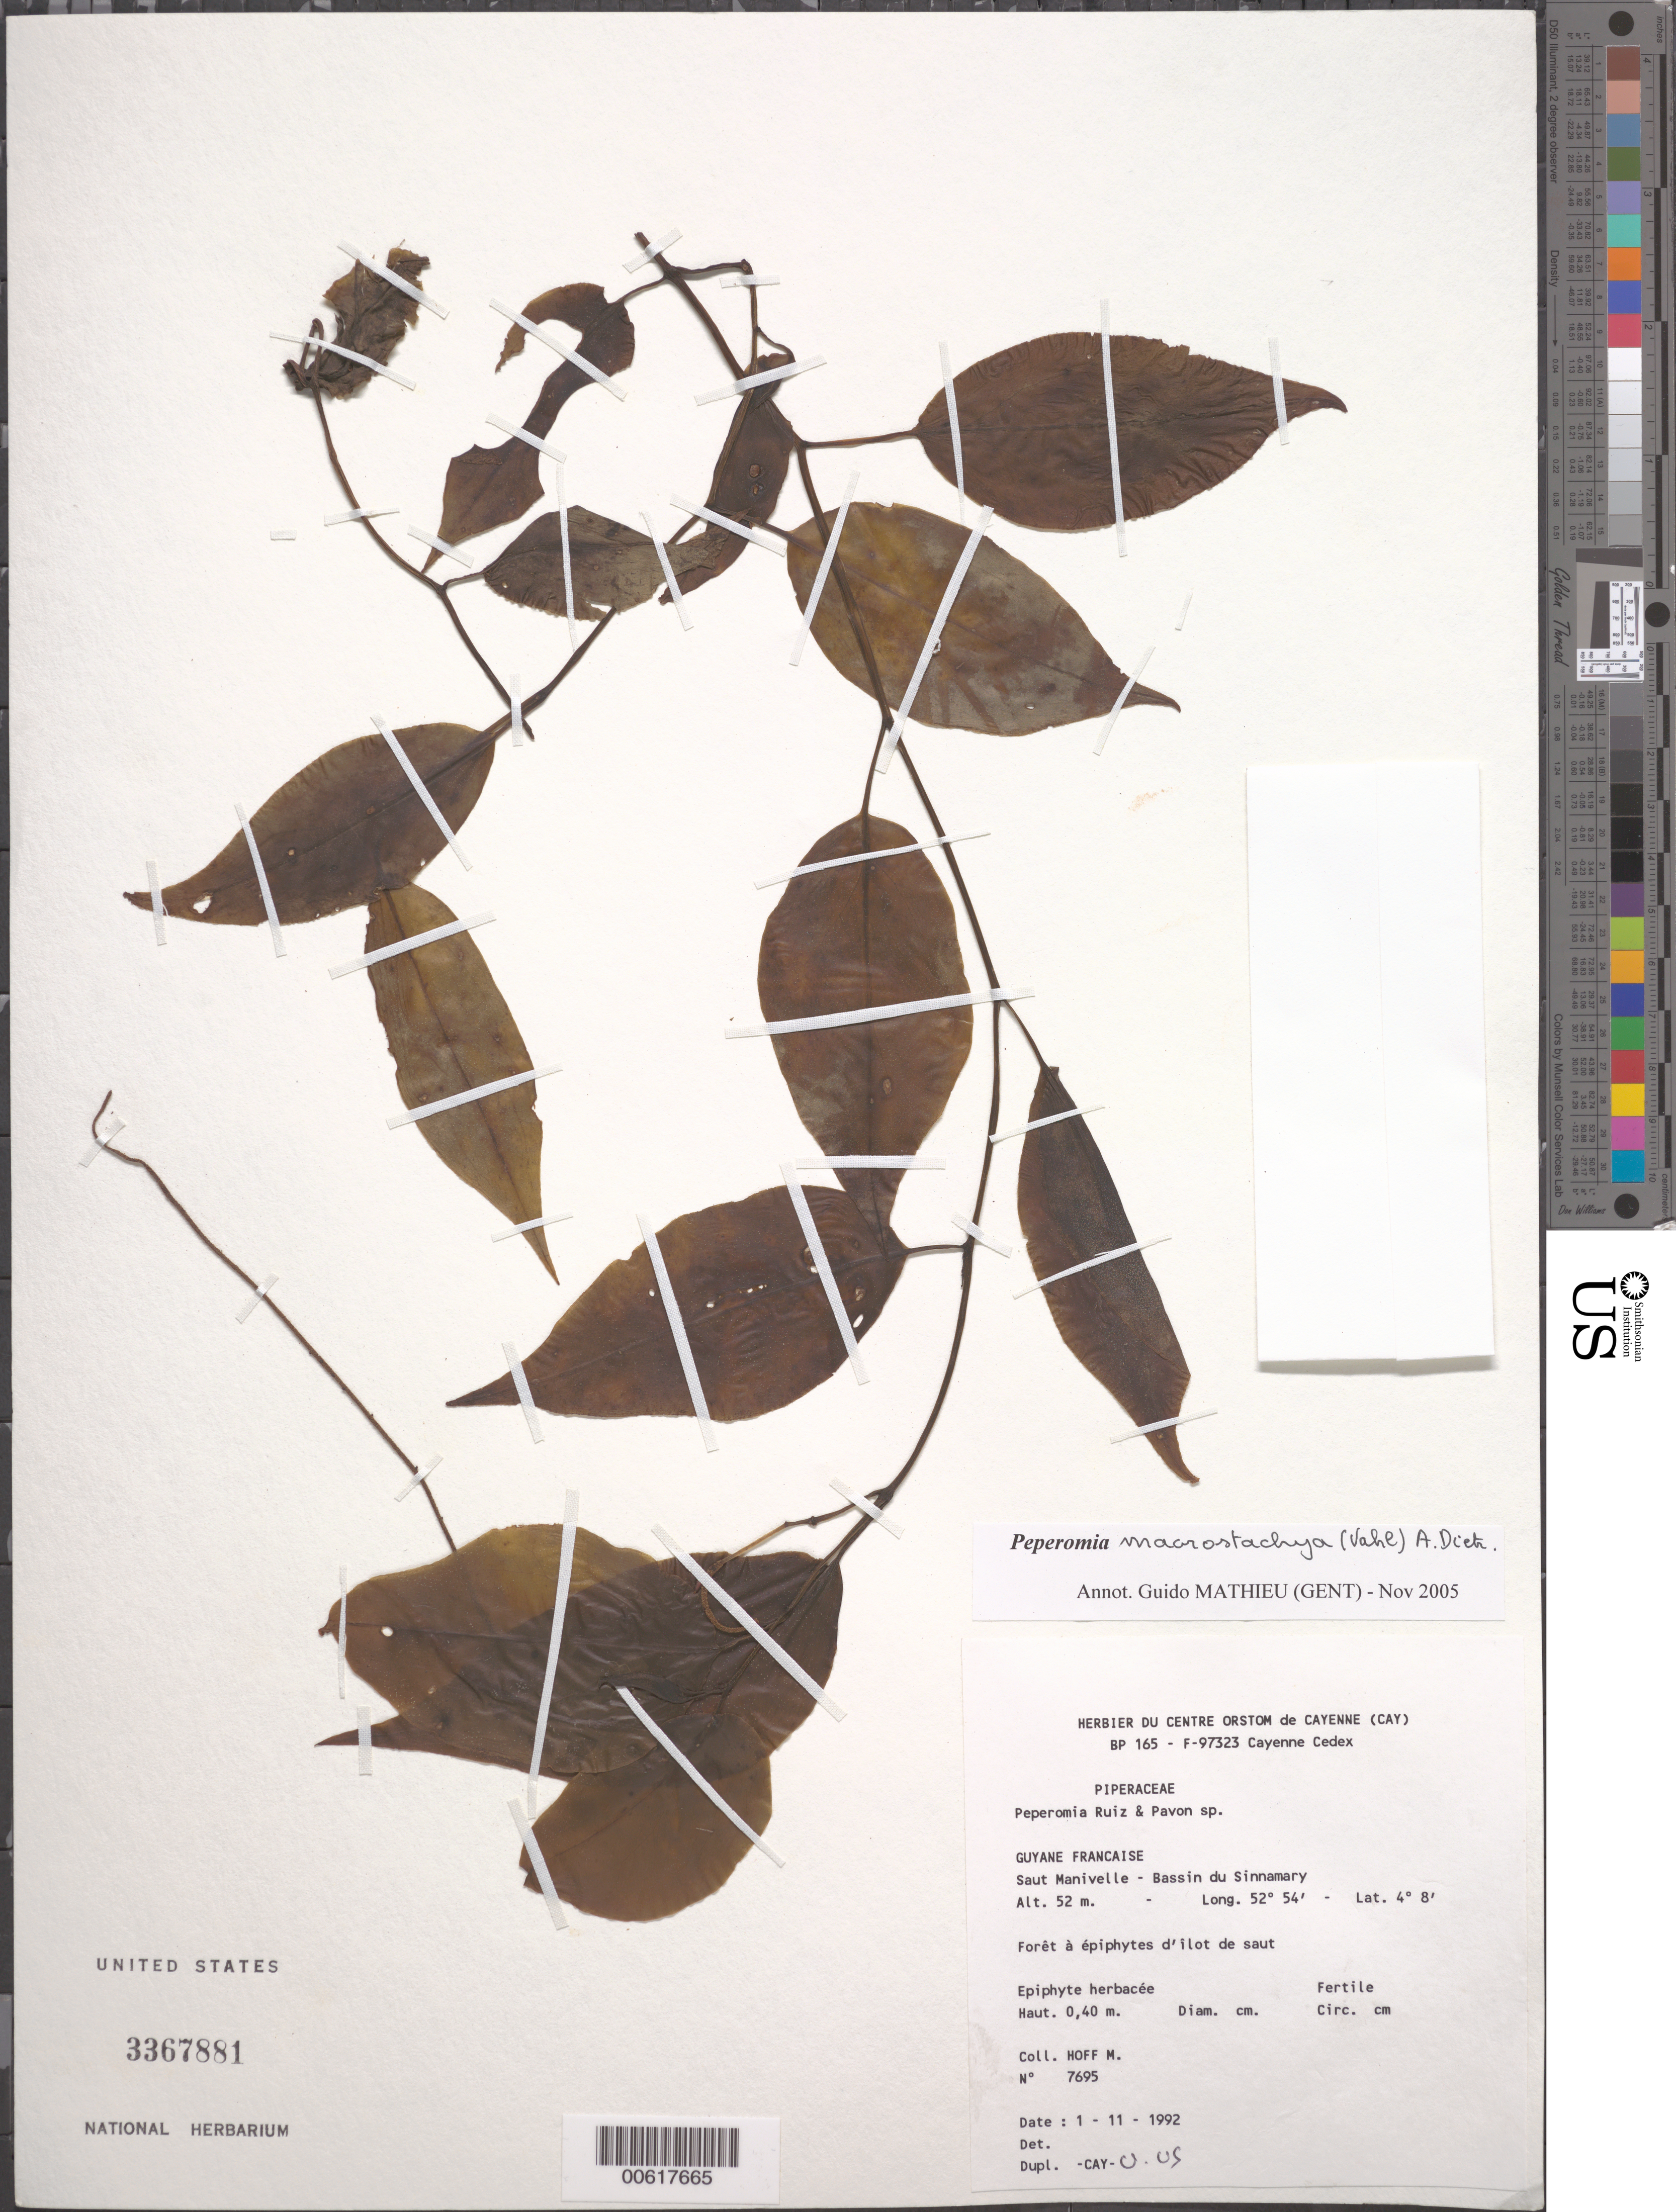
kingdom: Plantae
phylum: Tracheophyta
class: Magnoliopsida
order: Piperales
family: Piperaceae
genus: Peperomia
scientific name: Peperomia macrostachya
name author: (Vahl) A. Dietr.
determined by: Mathieu, Guido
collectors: M. Hoff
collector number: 7695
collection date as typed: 1-Nov-92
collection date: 1992-11-01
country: French Guiana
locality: Saut Manivelle, Bassin du Sinnamary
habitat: Forêt a epiphytes d'ilot de saut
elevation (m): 52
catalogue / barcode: US 3367881